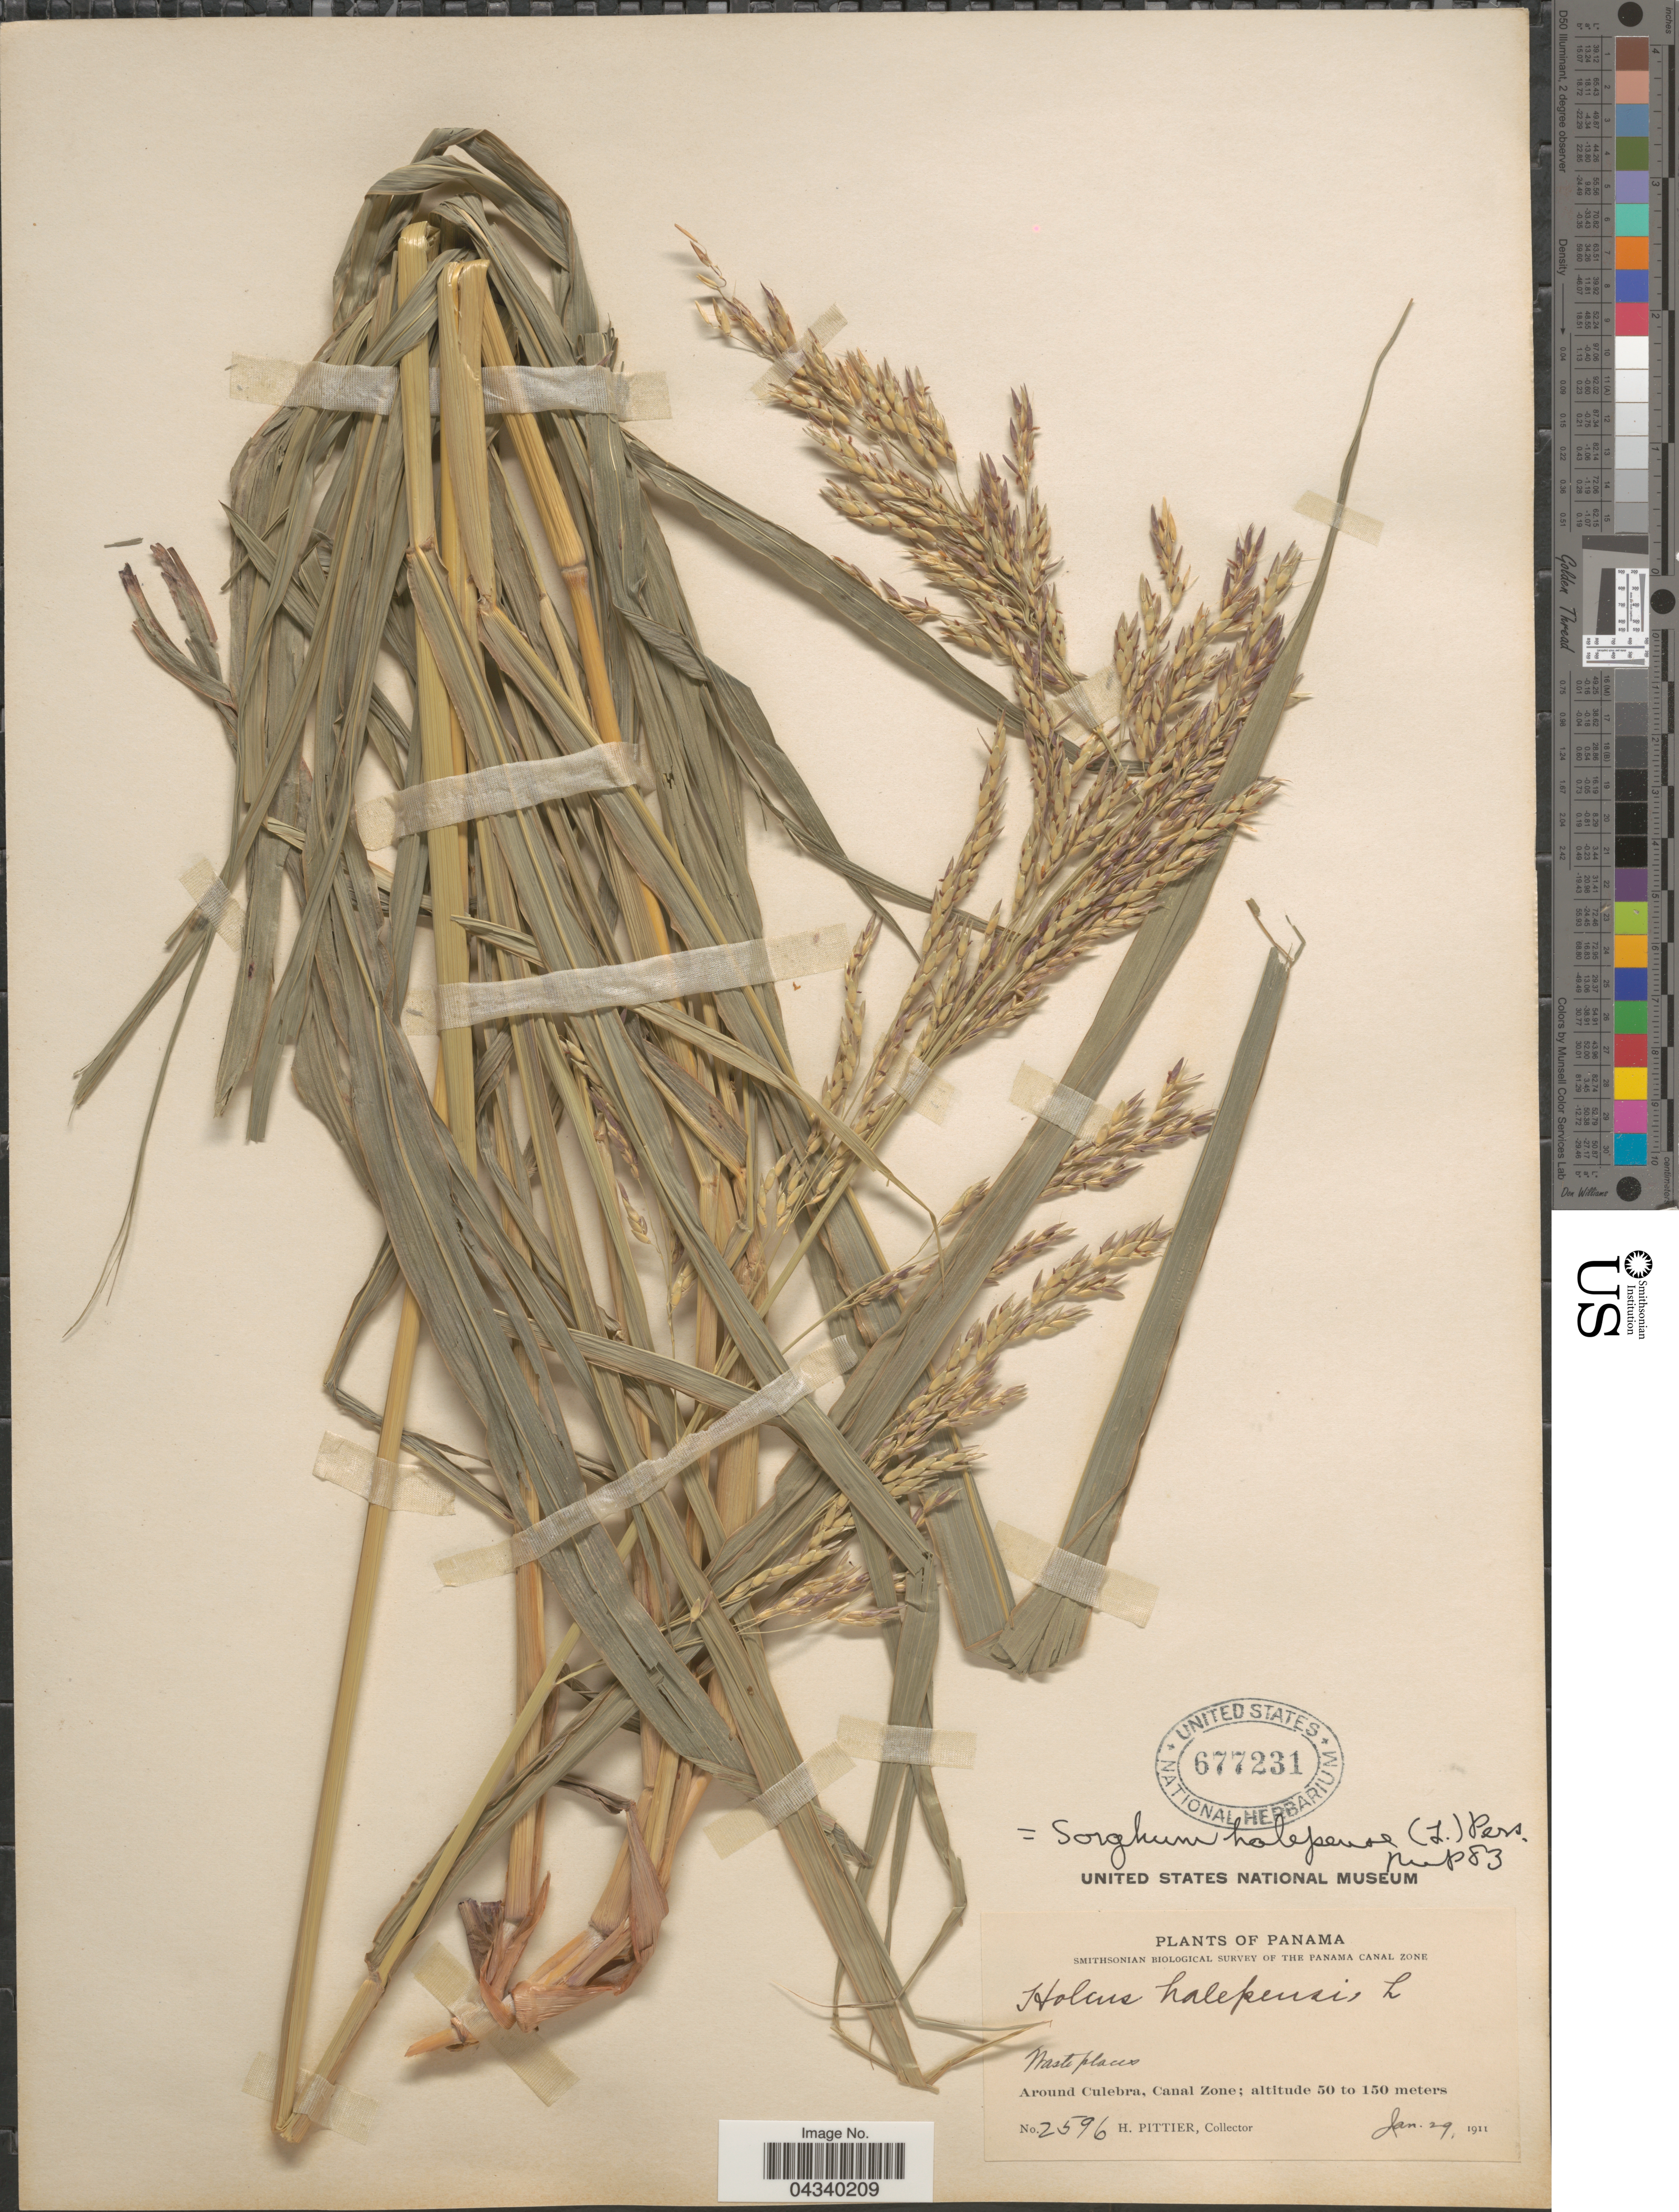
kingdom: Plantae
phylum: Tracheophyta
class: Liliopsida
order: Poales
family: Poaceae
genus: Sorghum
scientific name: Sorghum halepense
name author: (L.) Pers.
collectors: H. F. Pittier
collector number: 2596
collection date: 1911-01-29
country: Panama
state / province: Colón / Panamá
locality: Smithsonian Biological Survey of the Panama Canal Zone. Around Culebra, Canal Zone.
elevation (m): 50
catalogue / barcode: US 677231